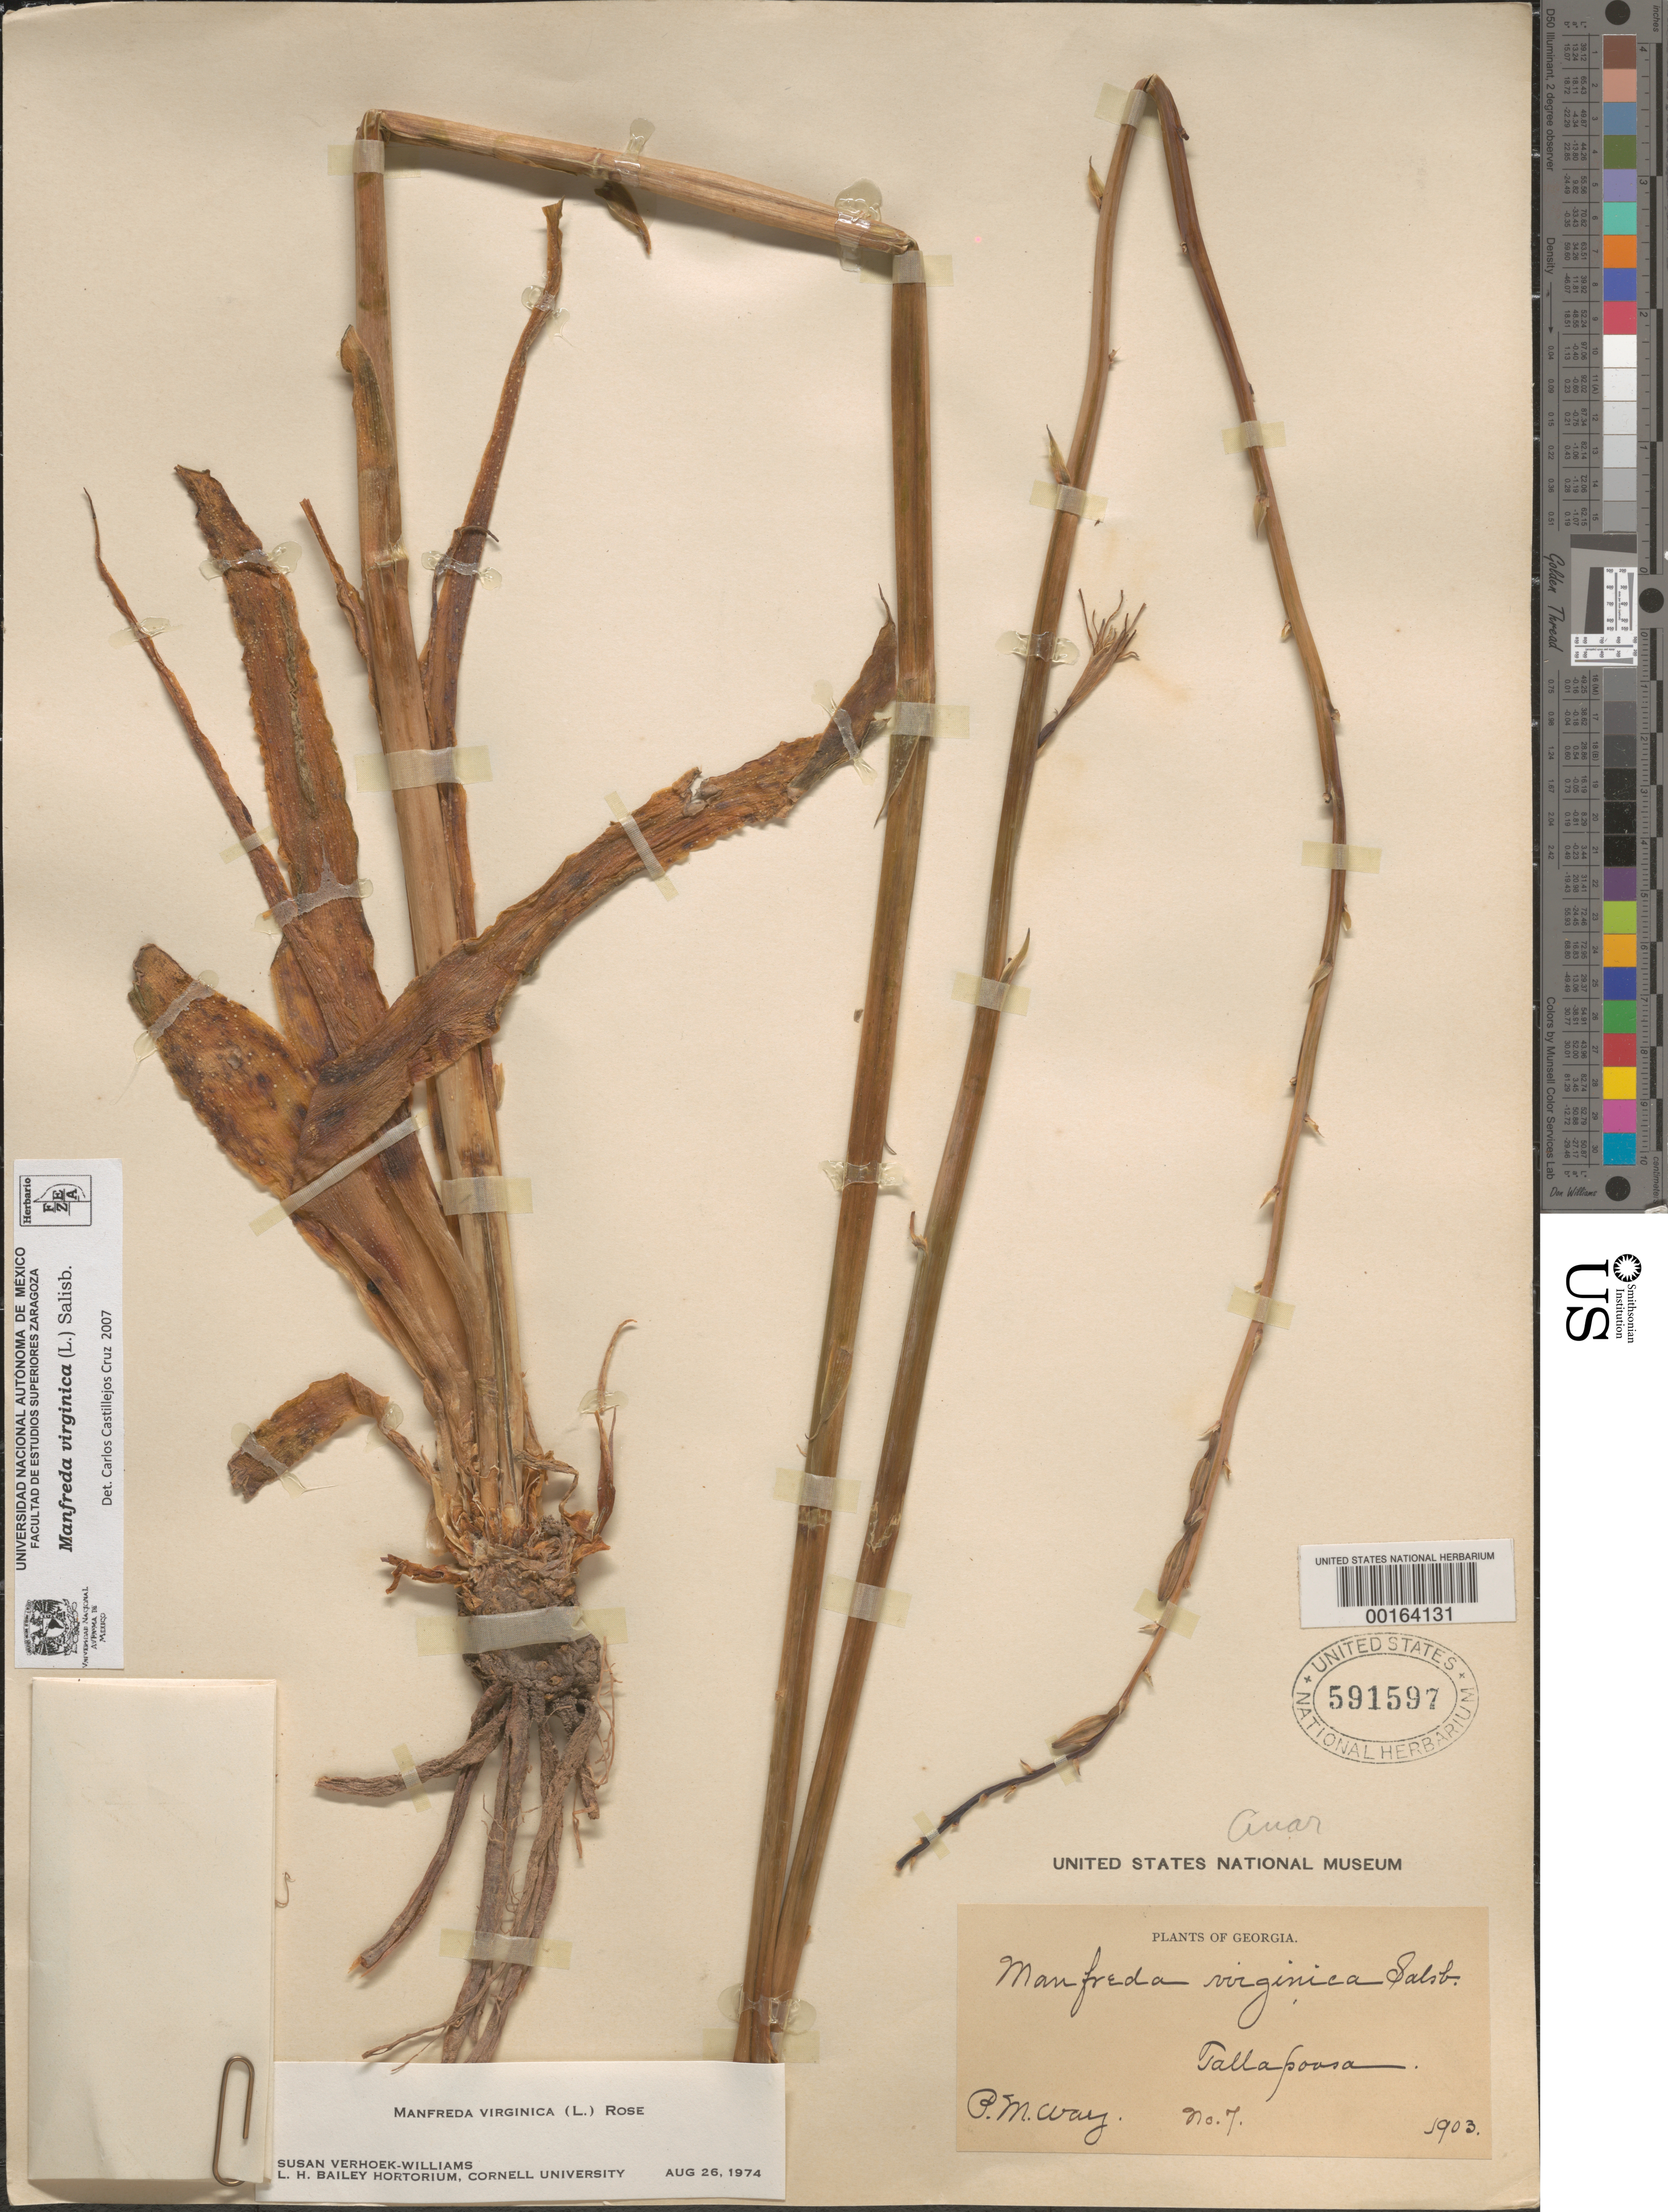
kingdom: Plantae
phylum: Tracheophyta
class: Liliopsida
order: Asparagales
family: Asparagaceae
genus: Manfreda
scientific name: Manfreda virginica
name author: (L.) Salisb. ex Rose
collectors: P. Way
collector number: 7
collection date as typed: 1903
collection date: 1903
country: United States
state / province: Georgia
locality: Tallapovsa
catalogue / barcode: US 591597